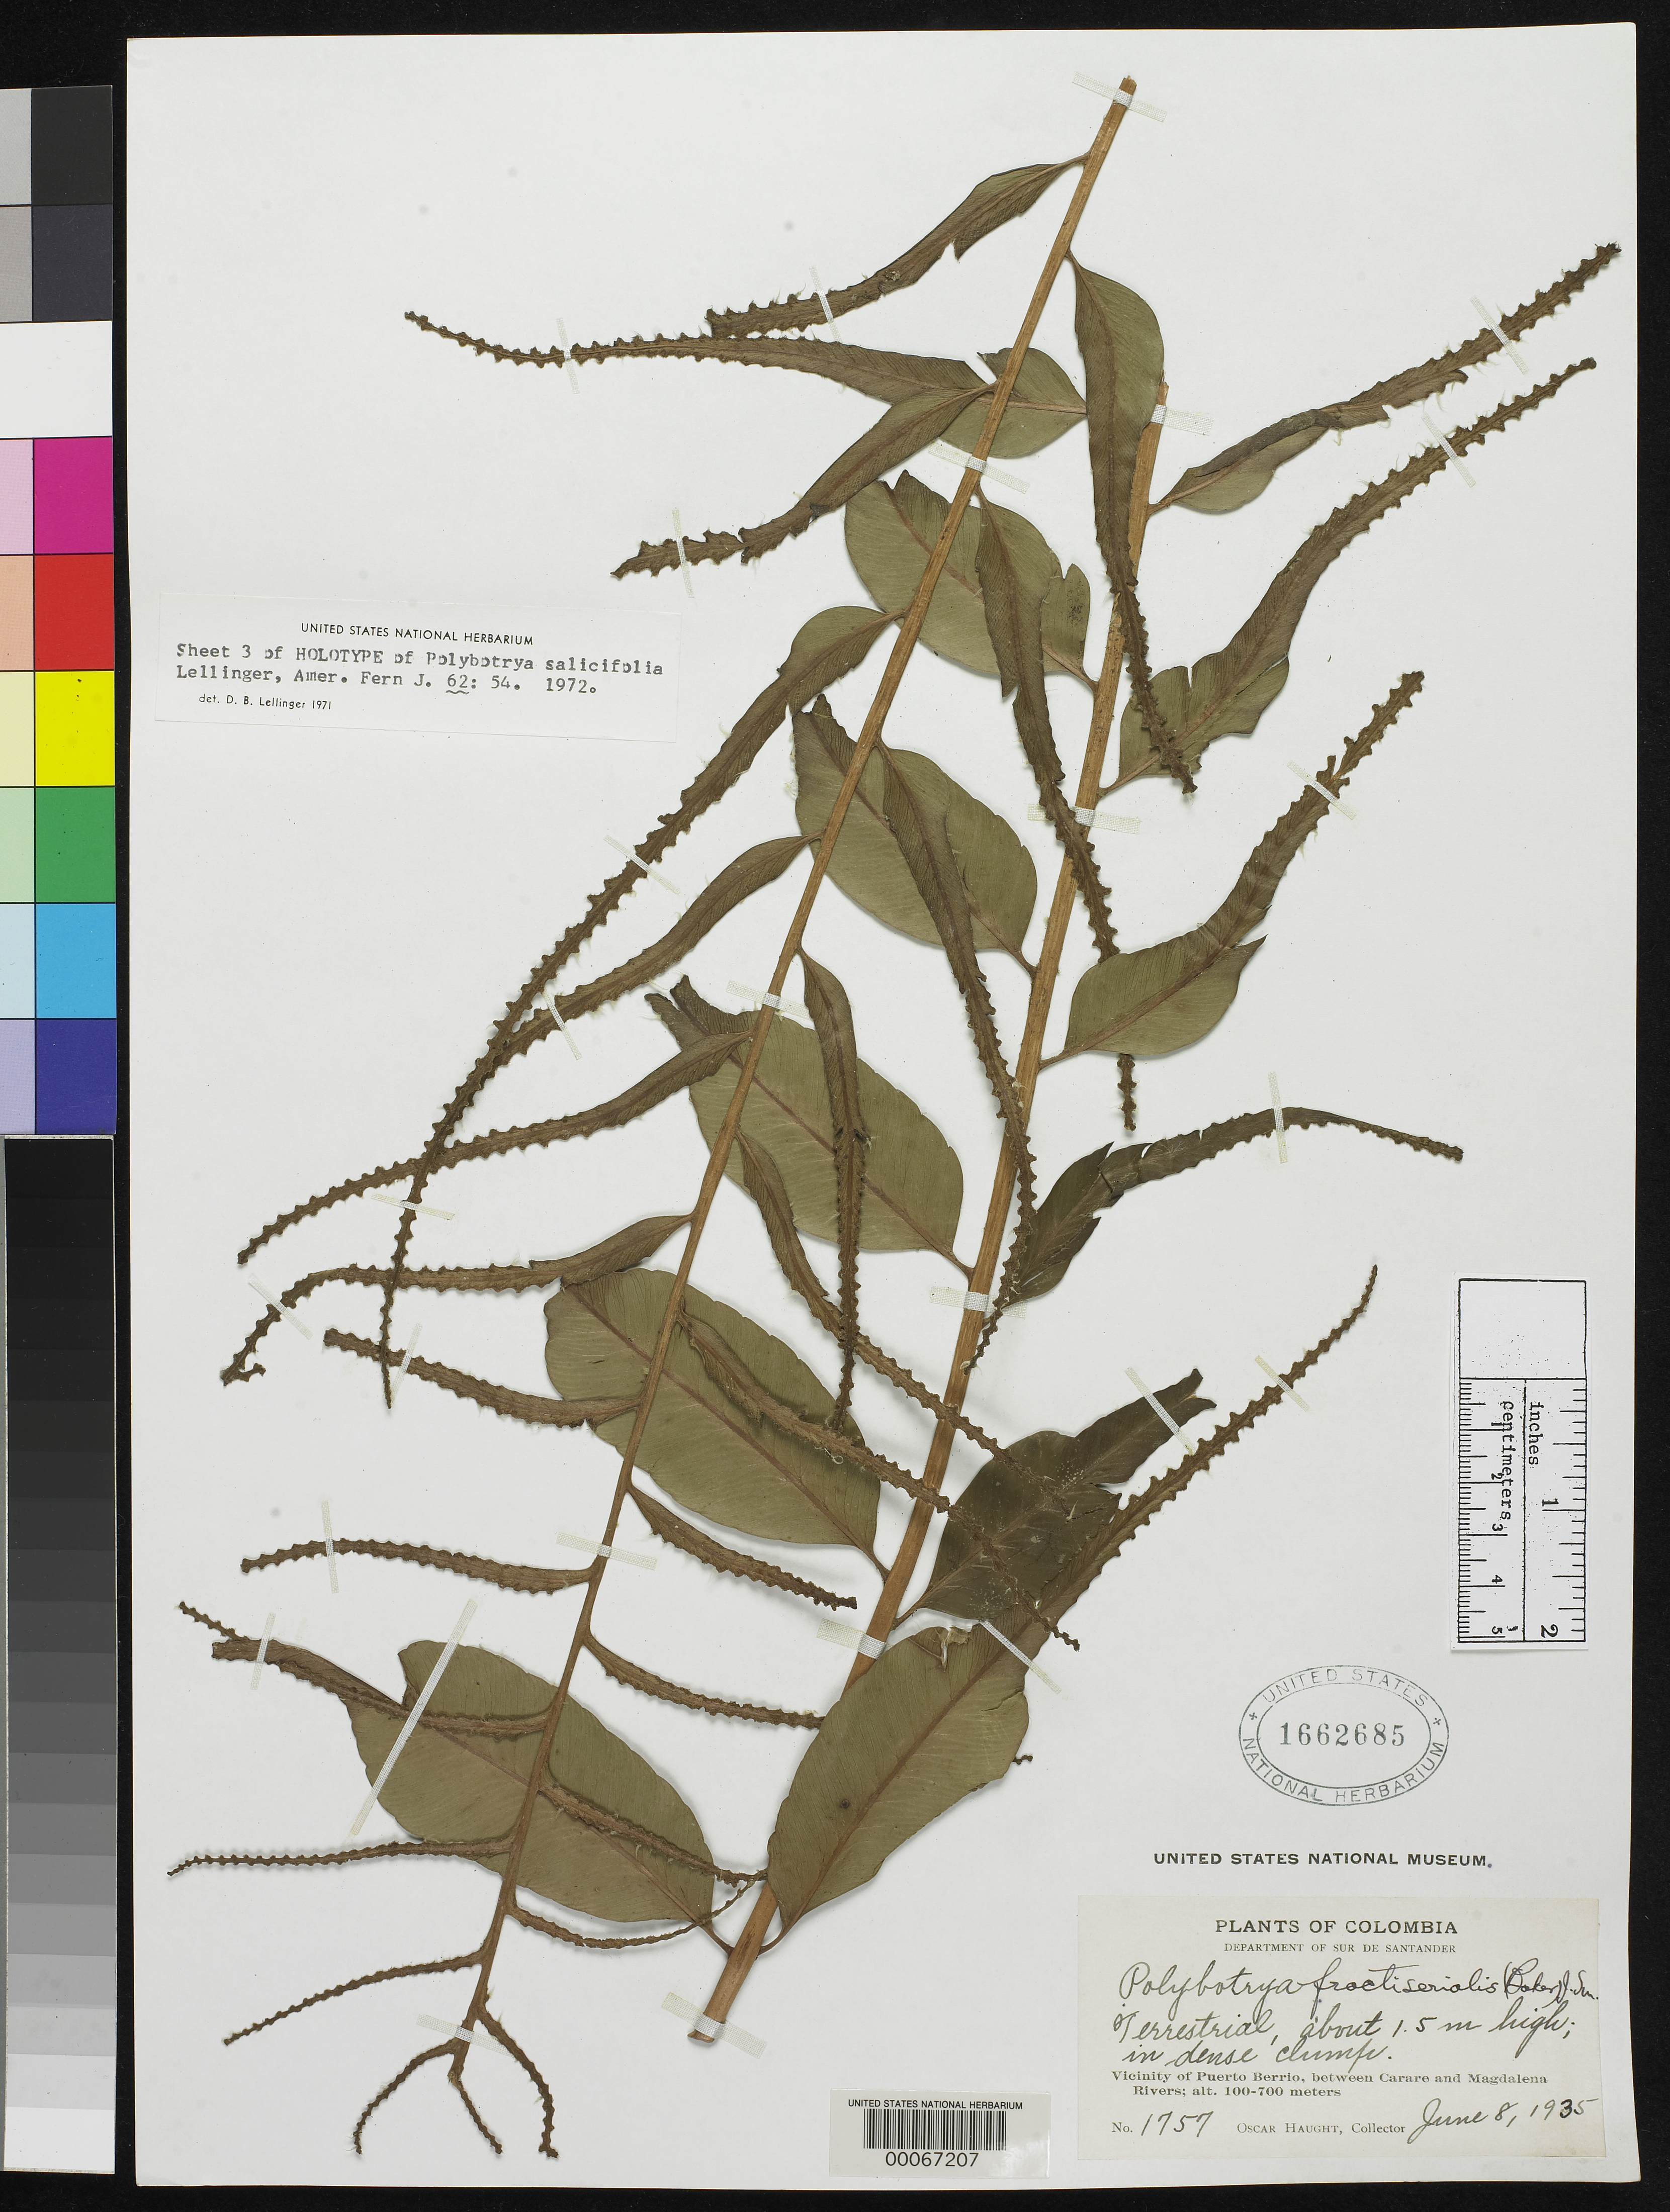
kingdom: Plantae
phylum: Tracheophyta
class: Polypodiopsida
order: Polypodiales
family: Dryopteridaceae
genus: Polybotrya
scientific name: Polybotrya salicifolia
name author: Lellinger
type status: Holotype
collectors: O. L. Haught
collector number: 1757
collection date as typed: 08 Jun 1835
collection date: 1835-06-08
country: Colombia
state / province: Santander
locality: Vicinity of Puerto Berrio between Carare and Magdalena Rivers.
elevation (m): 100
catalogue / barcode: US 1662685